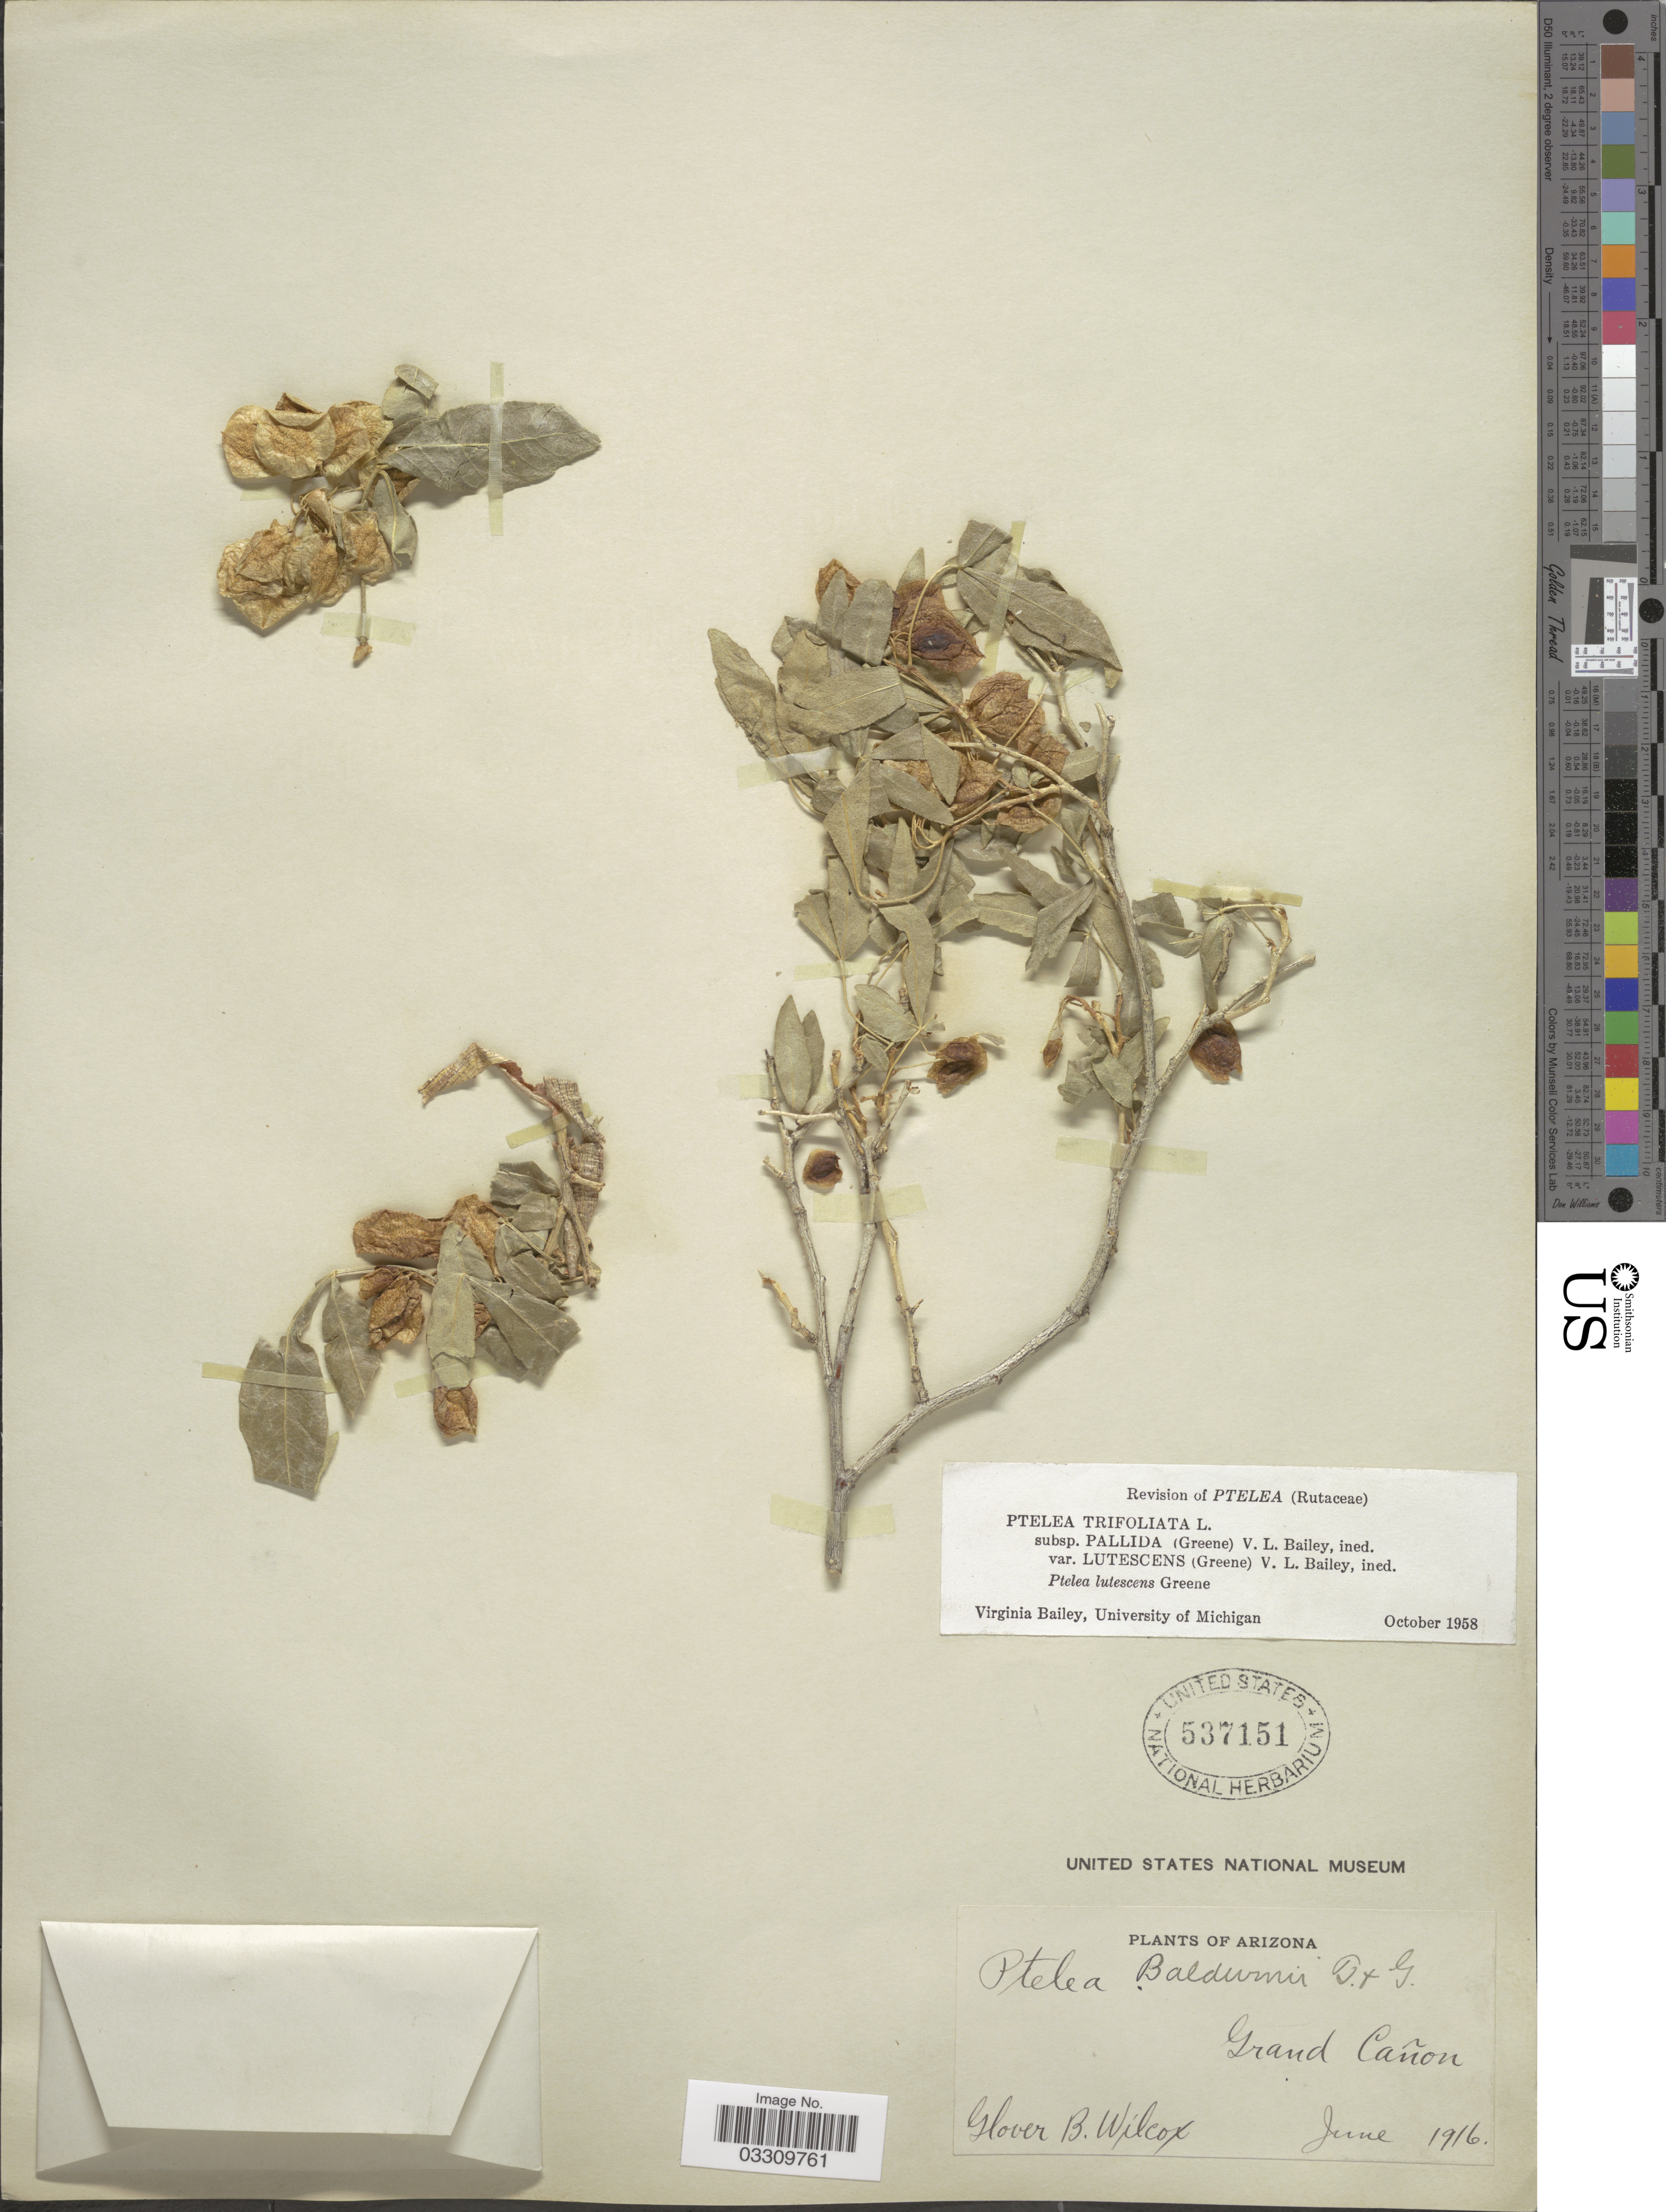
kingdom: Plantae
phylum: Tracheophyta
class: Magnoliopsida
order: Sapindales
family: Rutaceae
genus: Ptelea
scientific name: Ptelea trifoliata var. lutescens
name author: V. L. Bailey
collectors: G. Wilcox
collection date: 1916-06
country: United States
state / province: Arizona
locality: Grand Cañon.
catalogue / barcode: US 537151